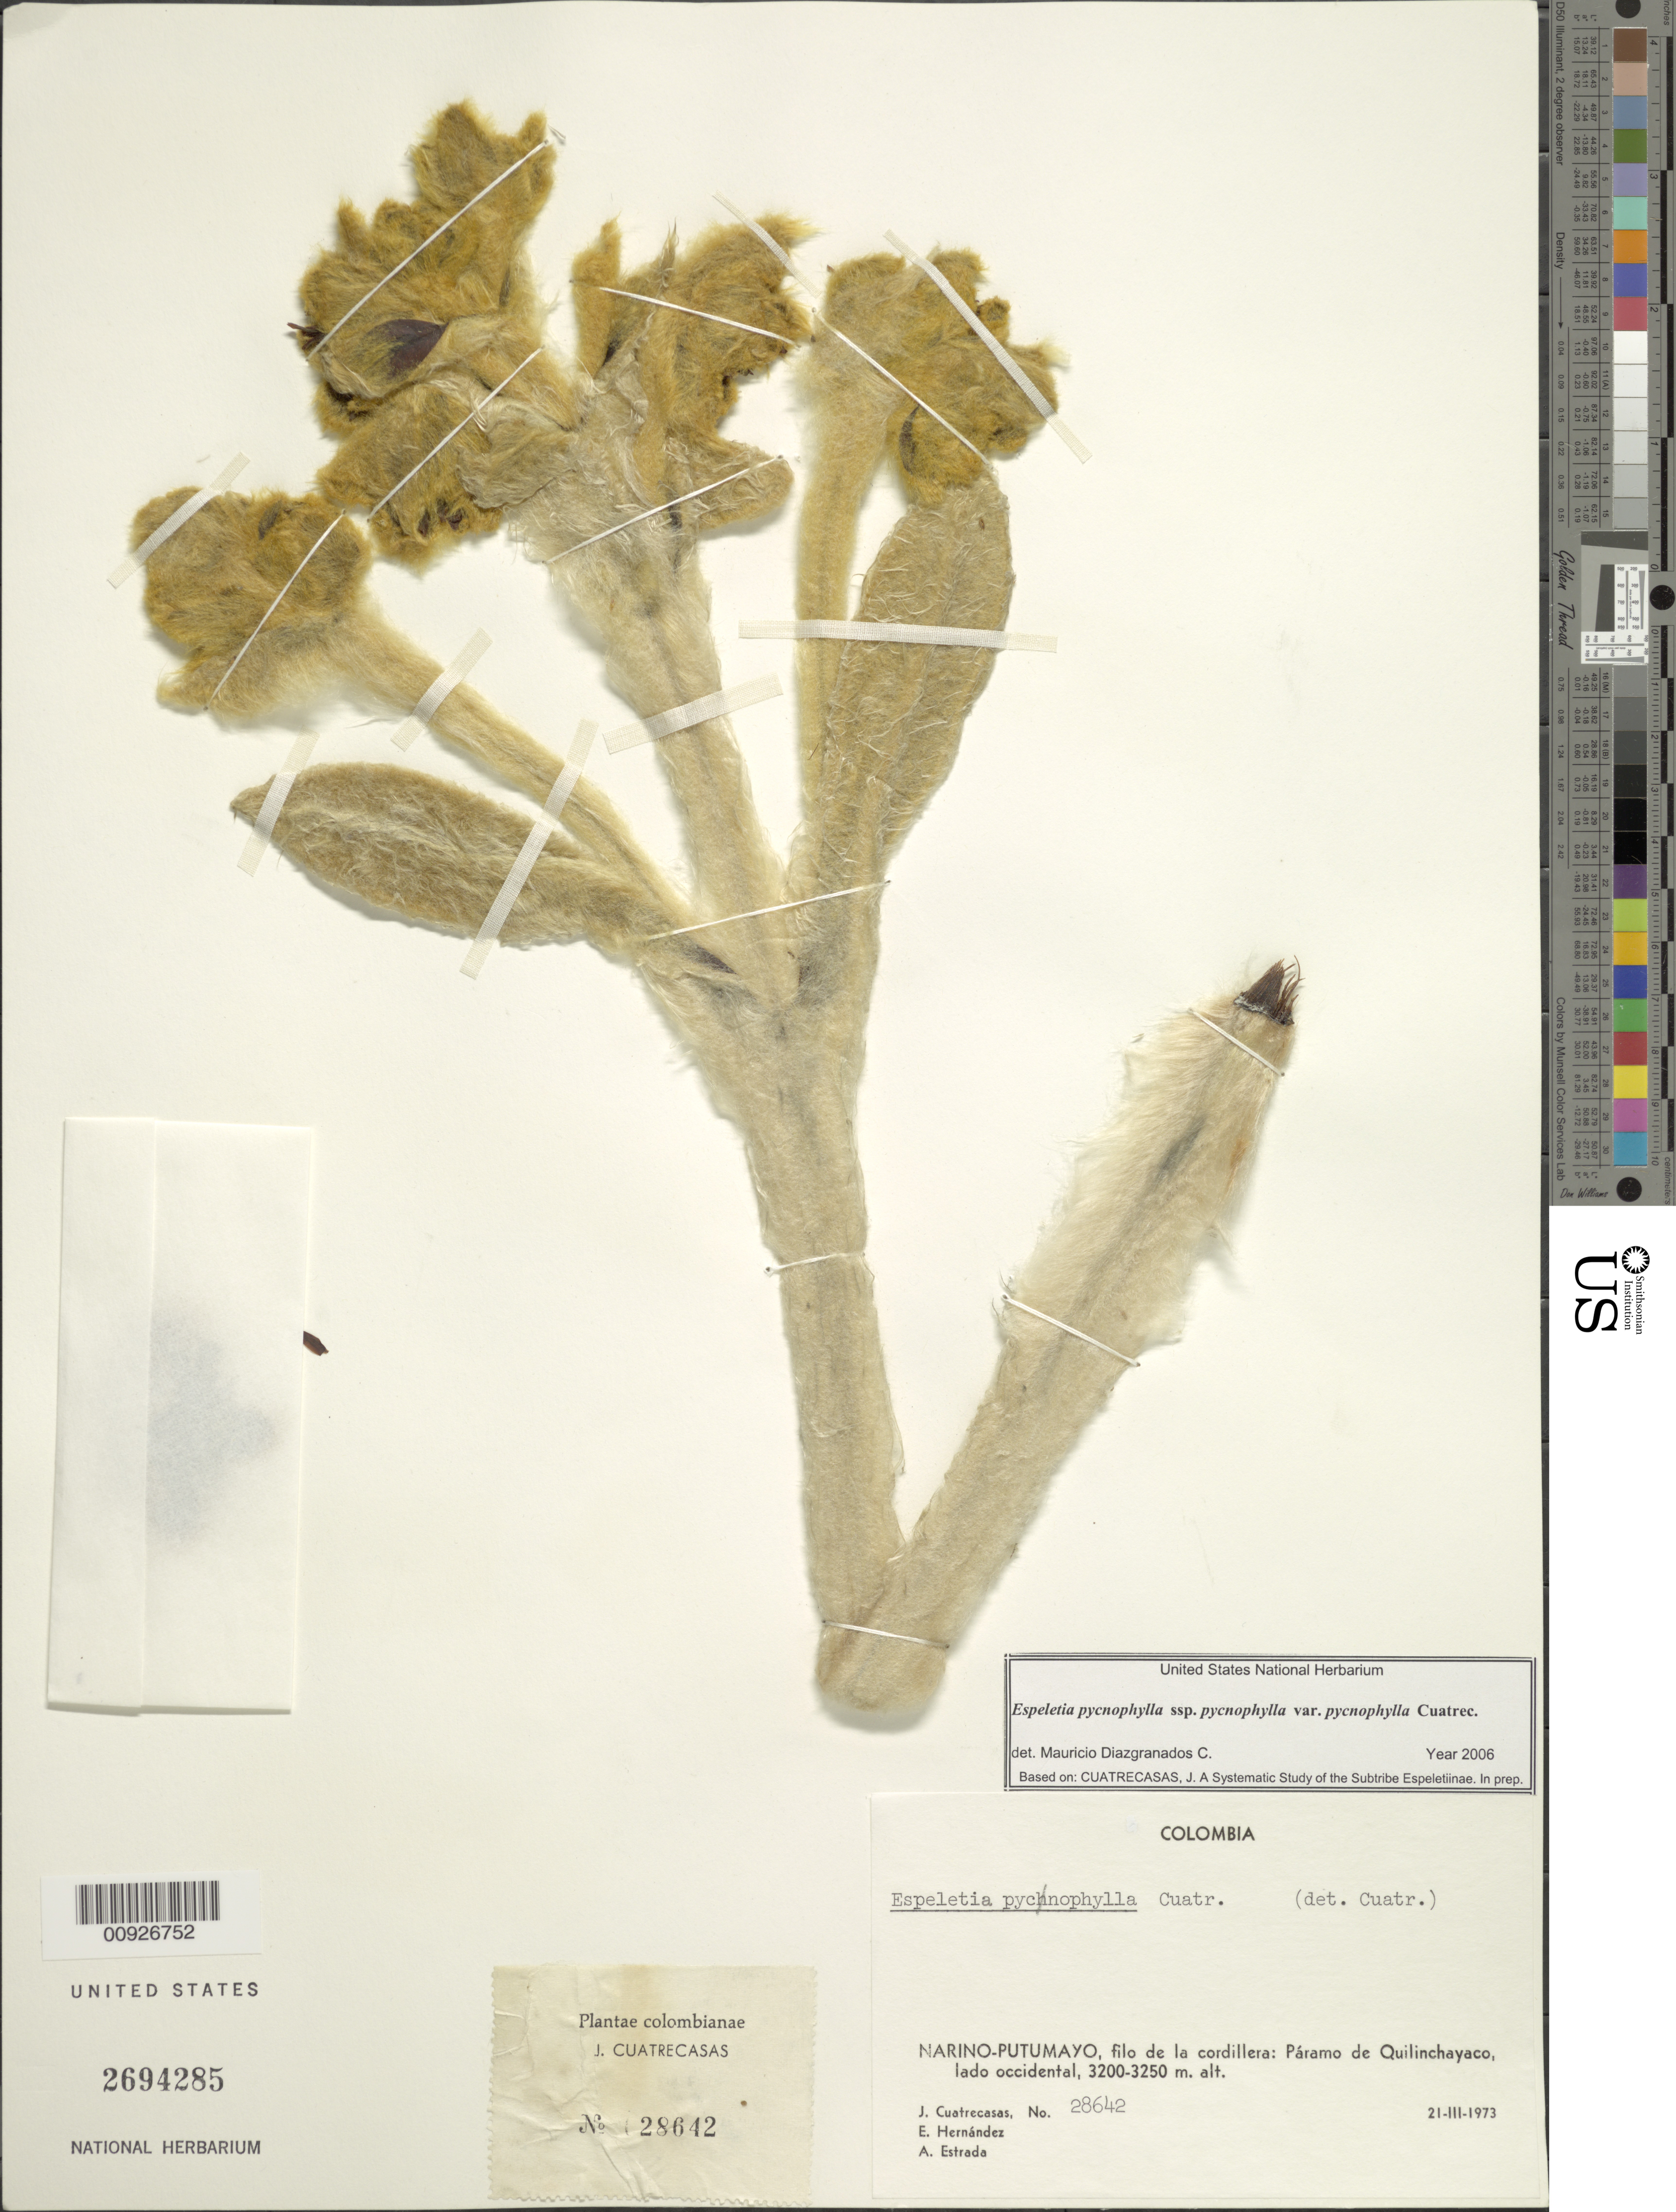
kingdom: Plantae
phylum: Tracheophyta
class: Magnoliopsida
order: Asterales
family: Asteraceae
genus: Espeletia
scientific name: Espeletia pycnophylla var. pycnophylla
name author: Cuatrec.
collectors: J. Cuatrecasas, E. Hernández & A. Estrada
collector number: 28642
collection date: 1973-03-21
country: Colombia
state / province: Putumayo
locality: Páramo de Quilinchayaco. Filo de La Cordillera, Páramo de Quilinchayaco, Lado Occidental.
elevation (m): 3200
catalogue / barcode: US 2694285